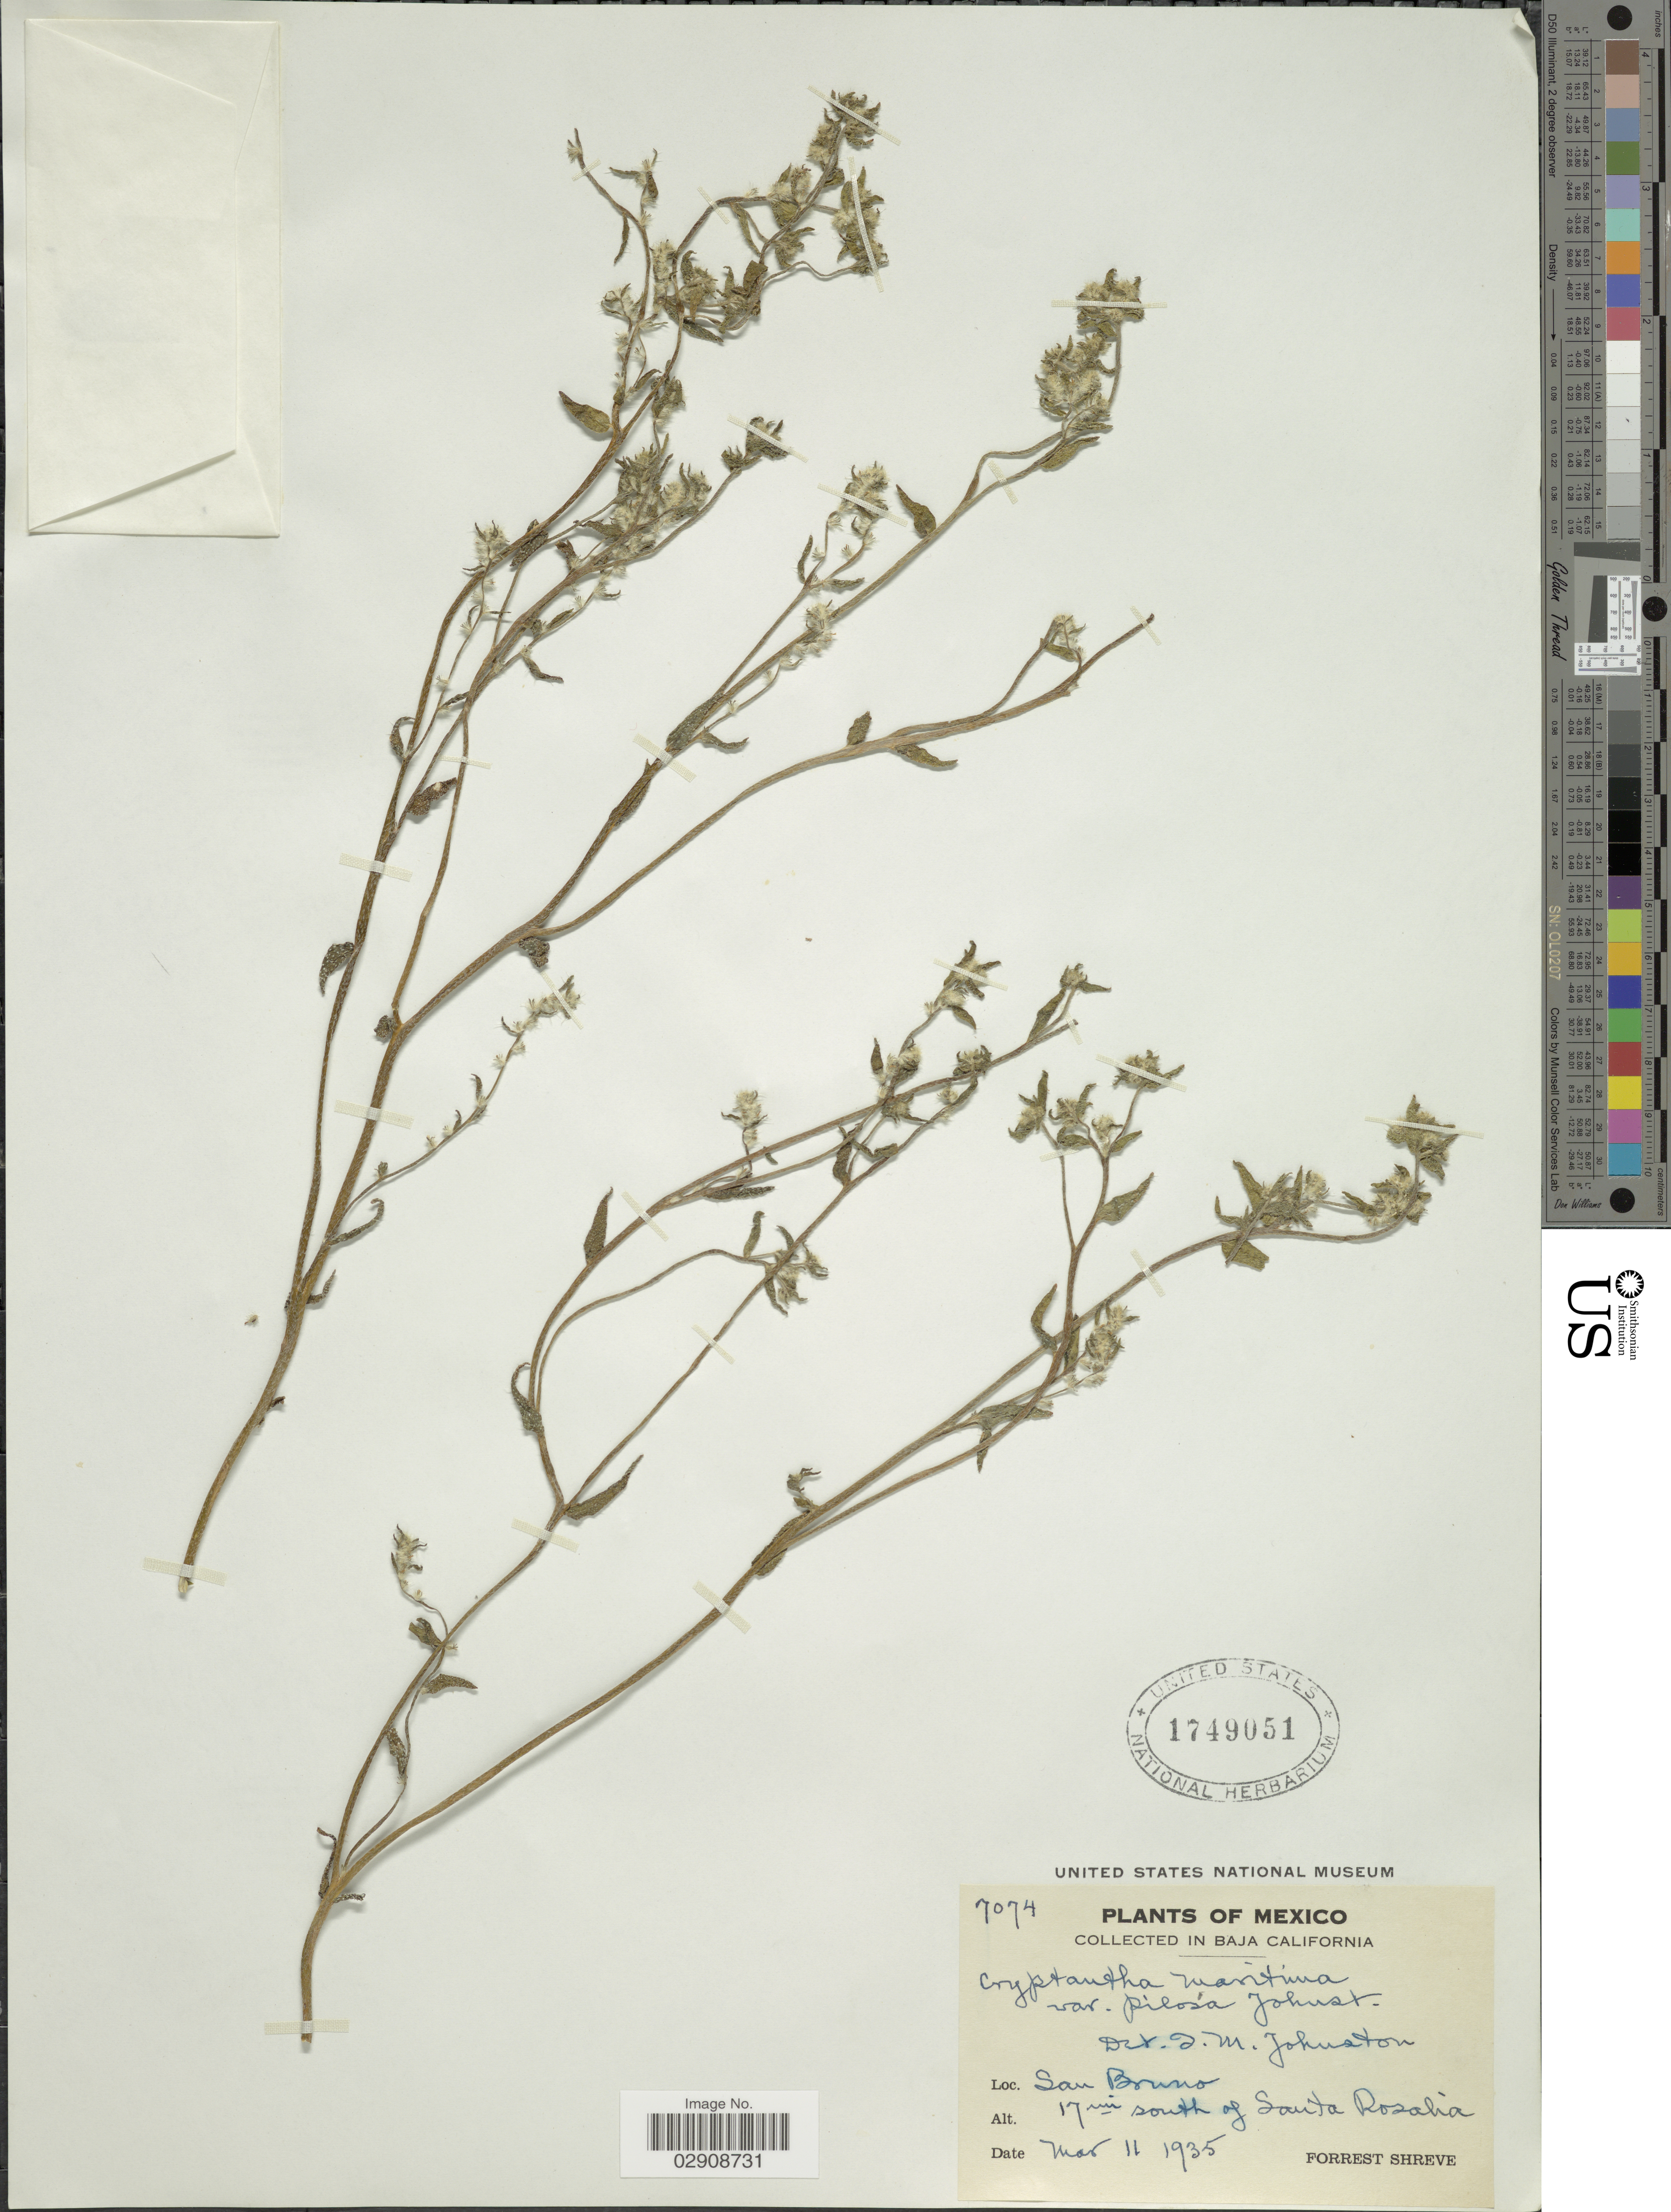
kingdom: Plantae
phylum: Tracheophyta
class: Magnoliopsida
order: Boraginales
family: Boraginaceae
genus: Cryptantha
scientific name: Cryptantha maritima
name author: (Greene) Greene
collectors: F. Shreve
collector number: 7074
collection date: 1935-03-11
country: Mexico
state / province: Baja California Sur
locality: San Bruno, 17 mi south of Santa Rosalia.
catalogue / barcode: US 1749051